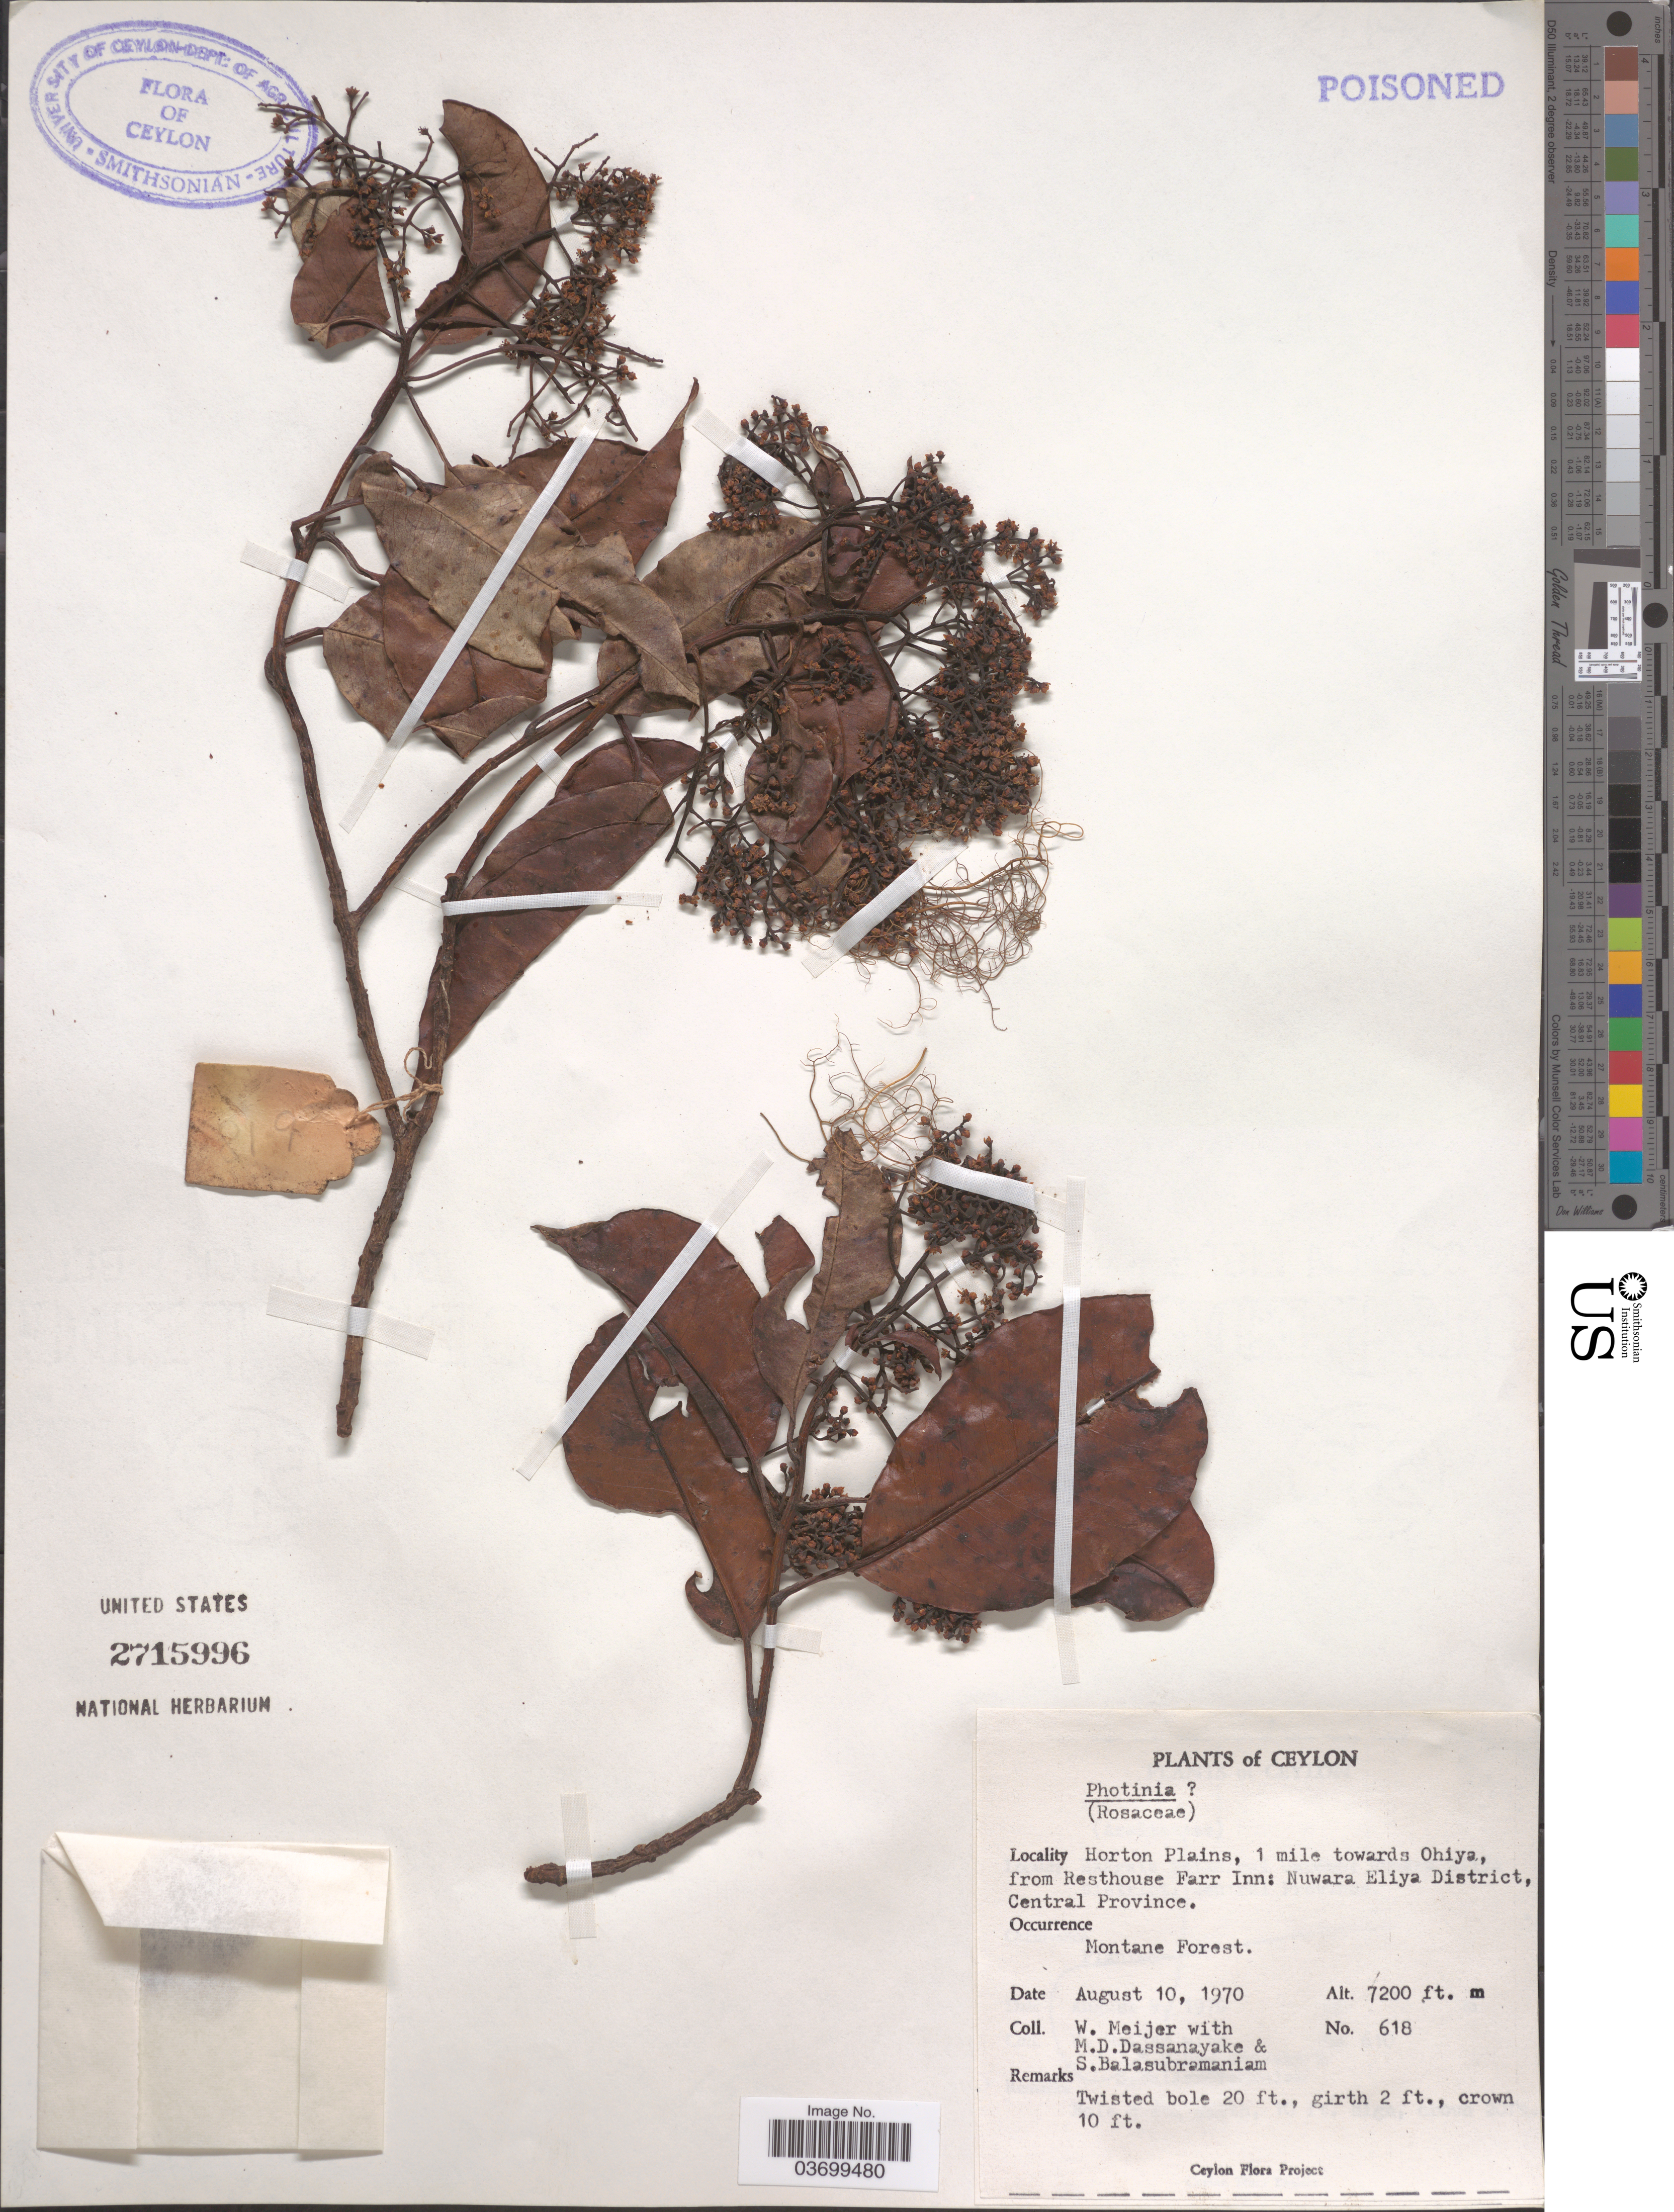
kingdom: Plantae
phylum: Tracheophyta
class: Magnoliopsida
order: Rosales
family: Rosaceae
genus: Photinia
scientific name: Photinia notoniana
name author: Wight & Arn.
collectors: W. Meijer, M. D. Dassanayake & S. Balasubramaniam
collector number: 618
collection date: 1970-08-10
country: Sri Lanka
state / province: Central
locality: Ceylon. Horton Plains, 1 mile towards Ohiya, from Resthouse Farr Inn: Nuwara Eliya District.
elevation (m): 2195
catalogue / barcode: US 2715996